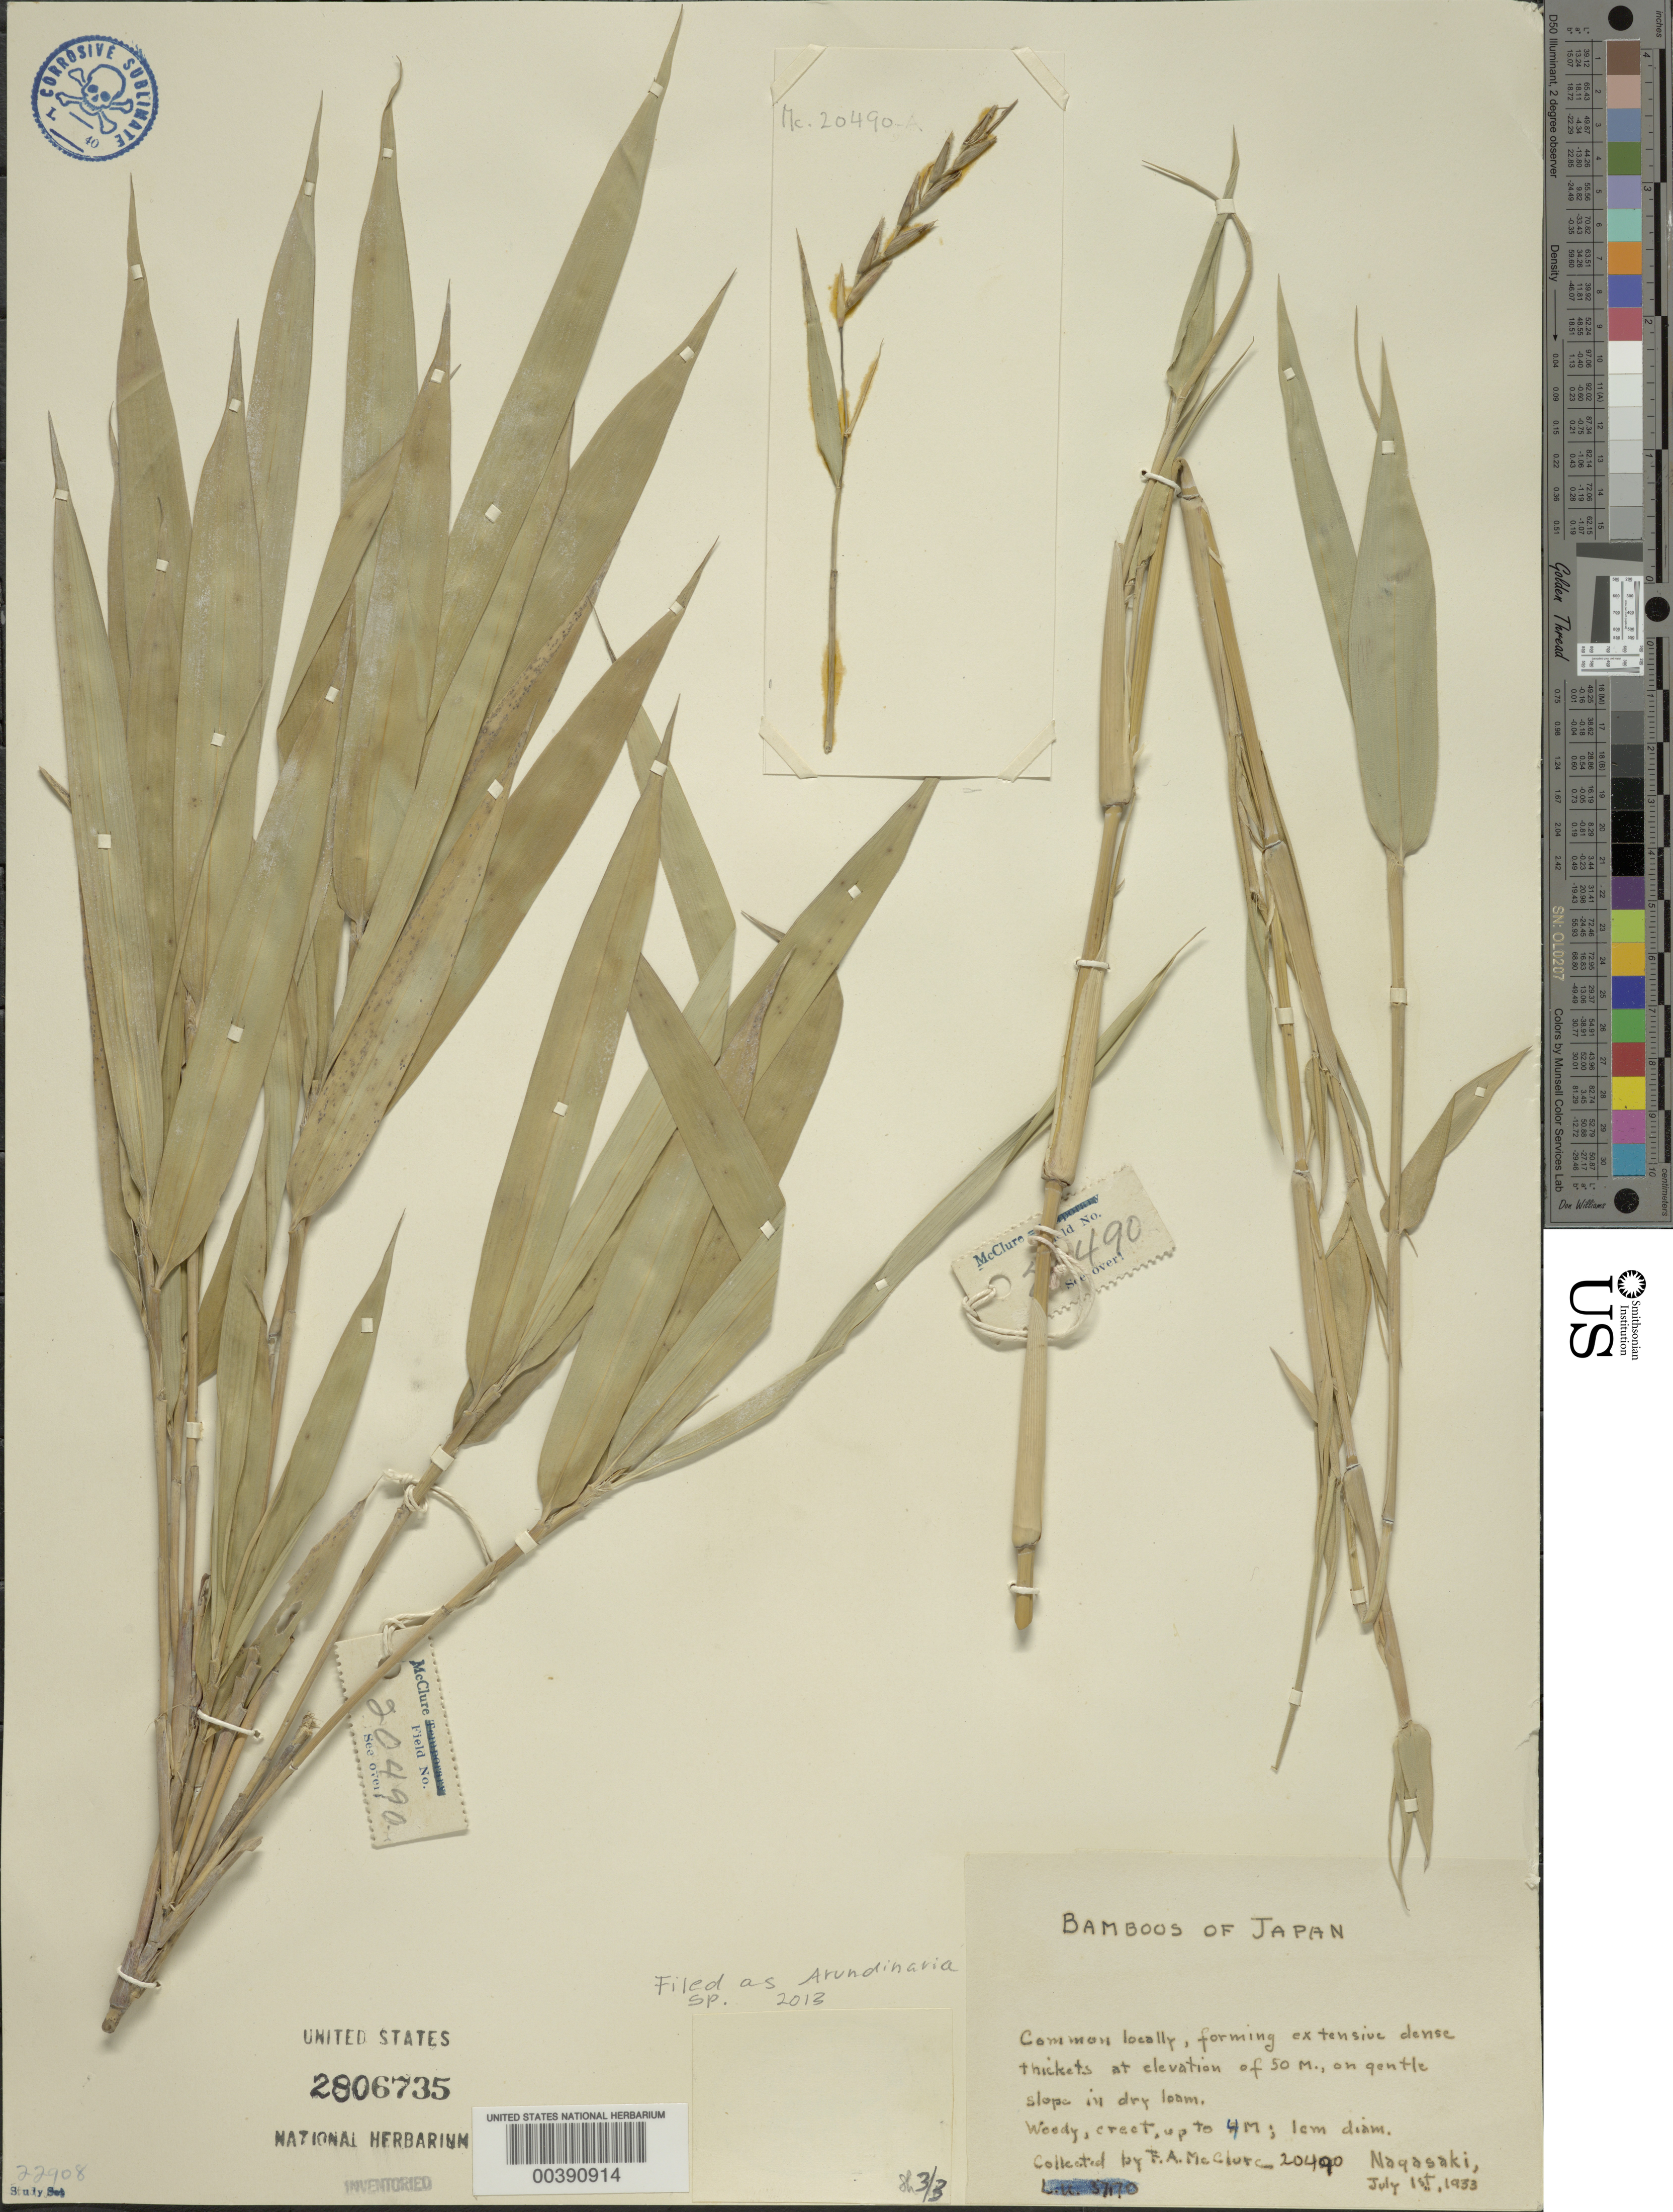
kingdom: Plantae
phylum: Tracheophyta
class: Liliopsida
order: Poales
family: Poaceae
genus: Arundinaria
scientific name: Arundinaria sp.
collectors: F. A. McClure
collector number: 20490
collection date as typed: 01 Jul 1933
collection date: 1933-07-01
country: Japan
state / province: Nagasaki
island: Kyushu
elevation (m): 50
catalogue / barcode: US 2806735